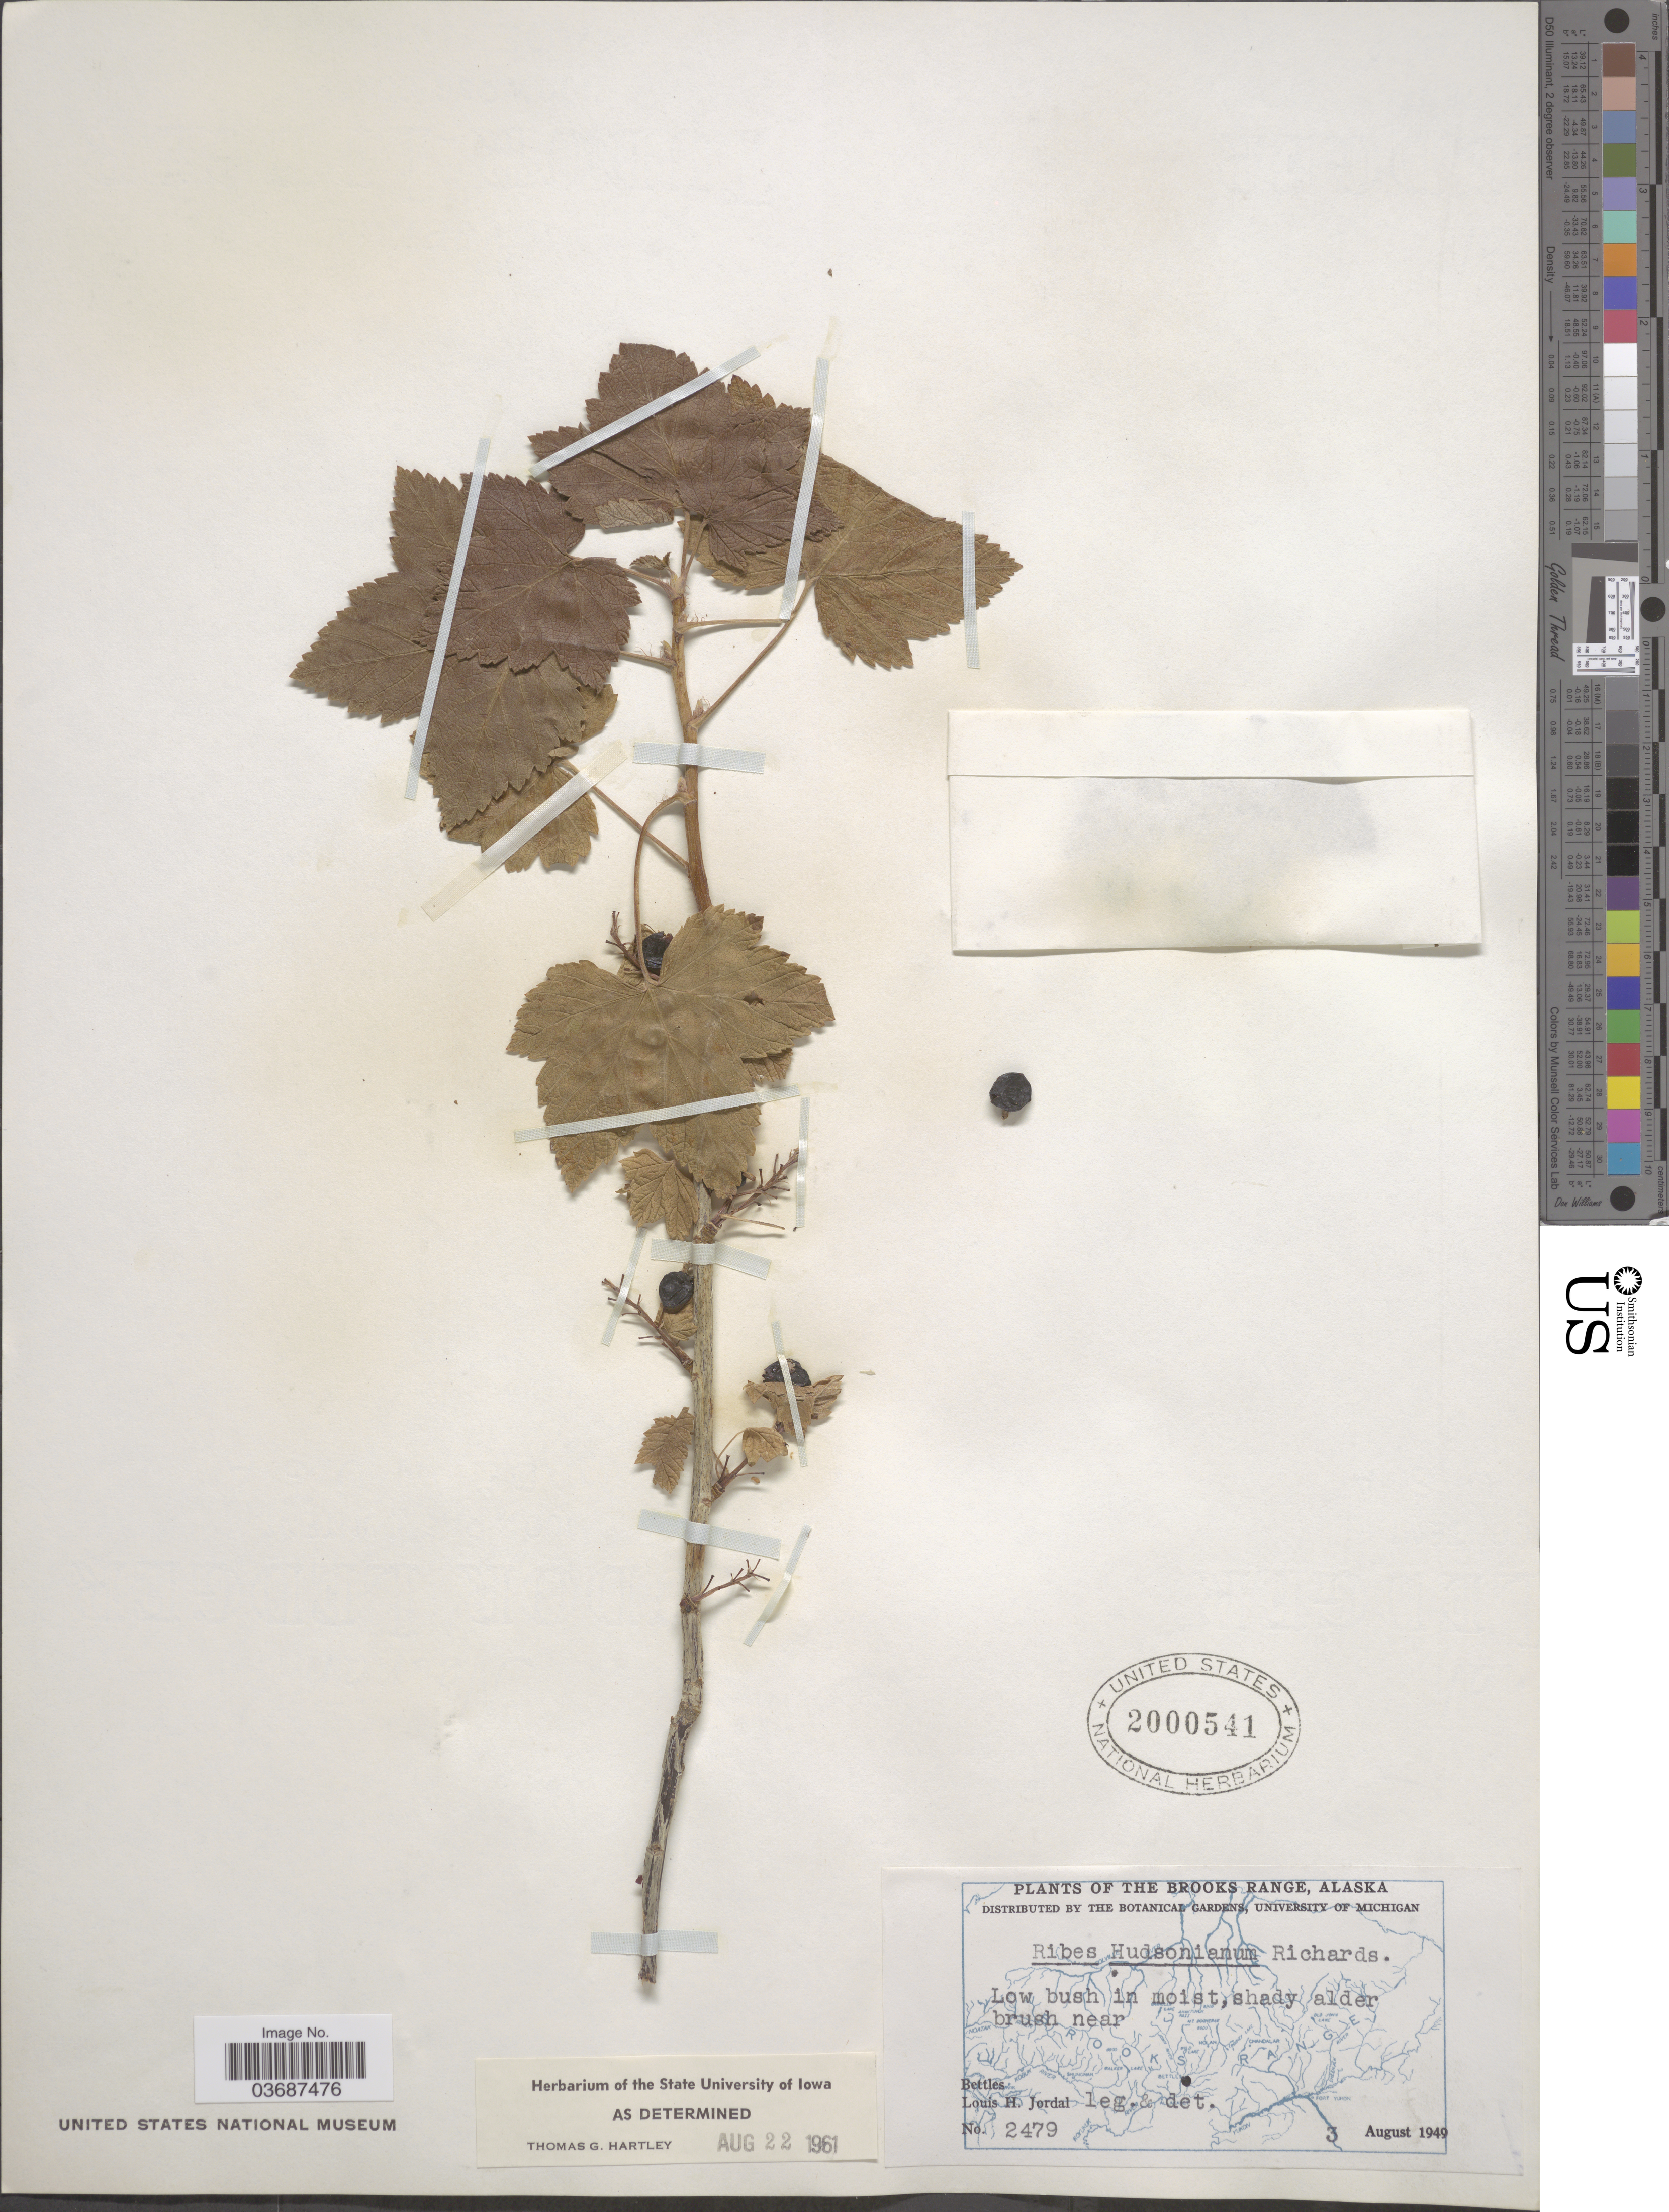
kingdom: Plantae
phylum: Tracheophyta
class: Magnoliopsida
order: Saxifragales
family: Grossulariaceae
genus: Ribes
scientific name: Ribes hudsonianum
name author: Richardson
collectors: L. Jordal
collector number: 2479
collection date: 1949-08-03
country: United States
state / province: Alaska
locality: The Brooks Range. Low bush in moist, shady alder brush near Bettles.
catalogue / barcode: US 2000541